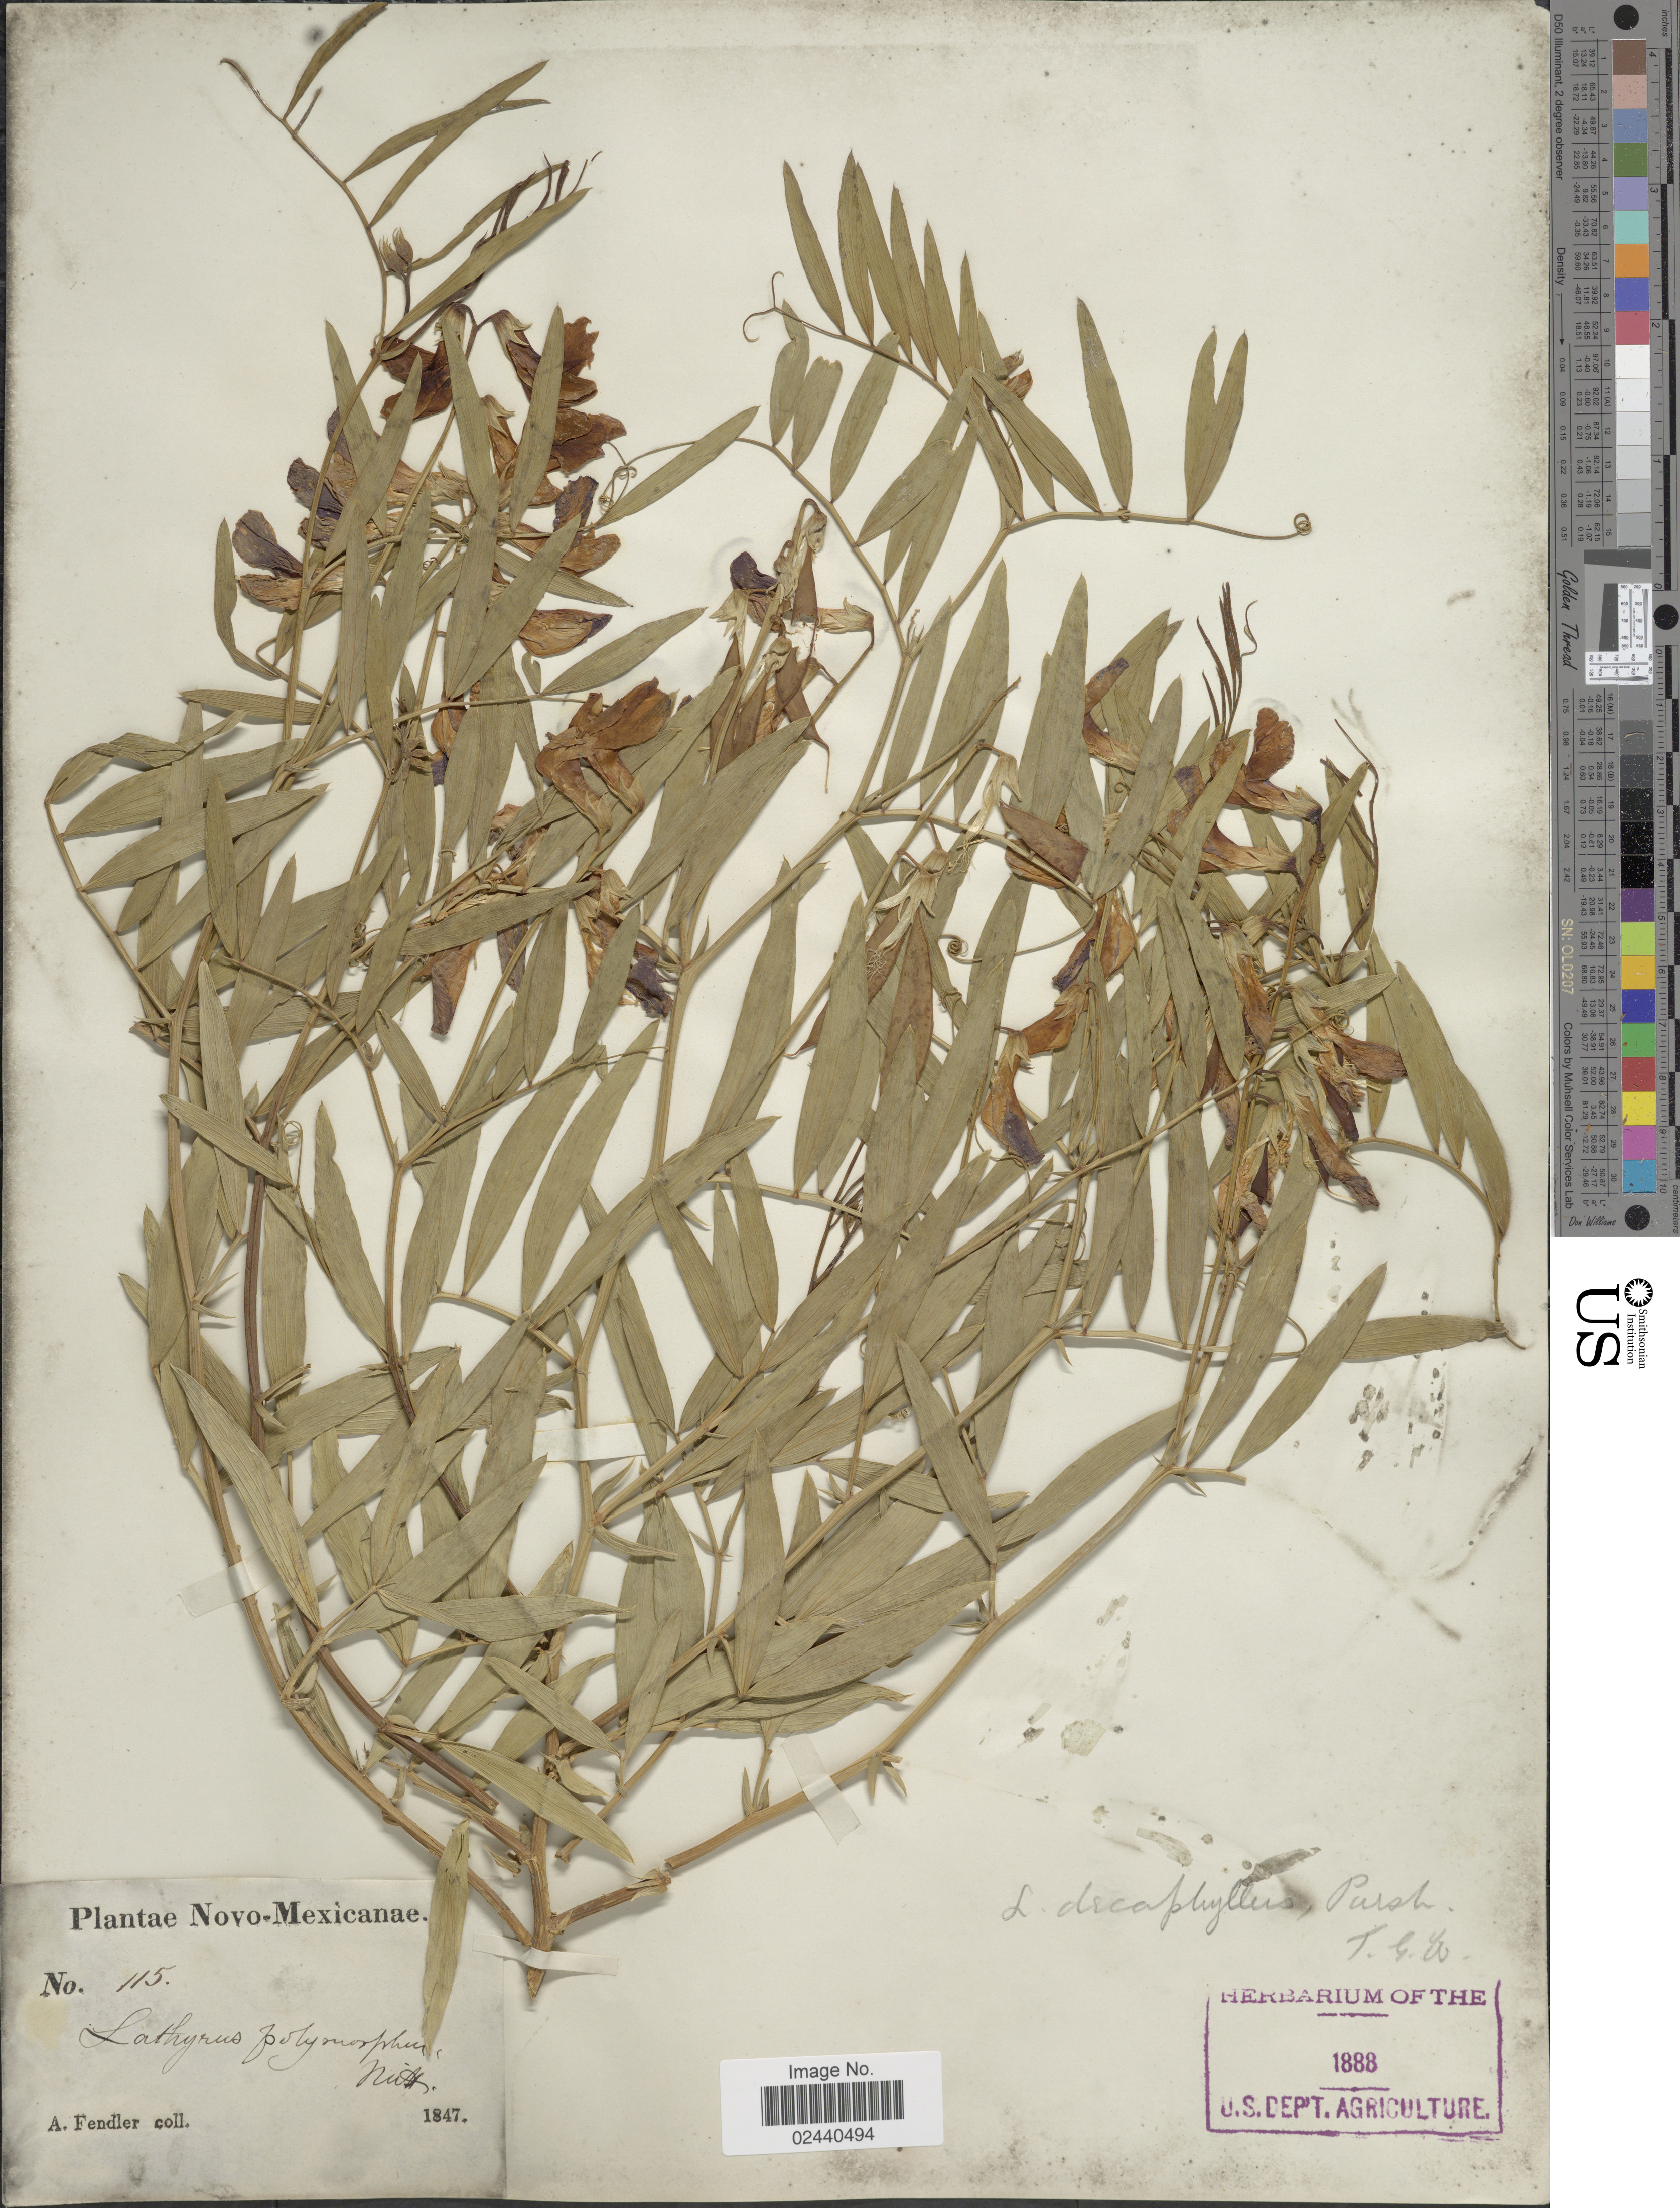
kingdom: Plantae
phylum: Tracheophyta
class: Magnoliopsida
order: Fabales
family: Fabaceae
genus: Lathyrus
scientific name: Lathyrus eucosmus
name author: Butters & H. St. John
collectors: A. Fendler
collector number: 115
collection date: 1847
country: United States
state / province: New Mexico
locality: Novo-Mexicanae